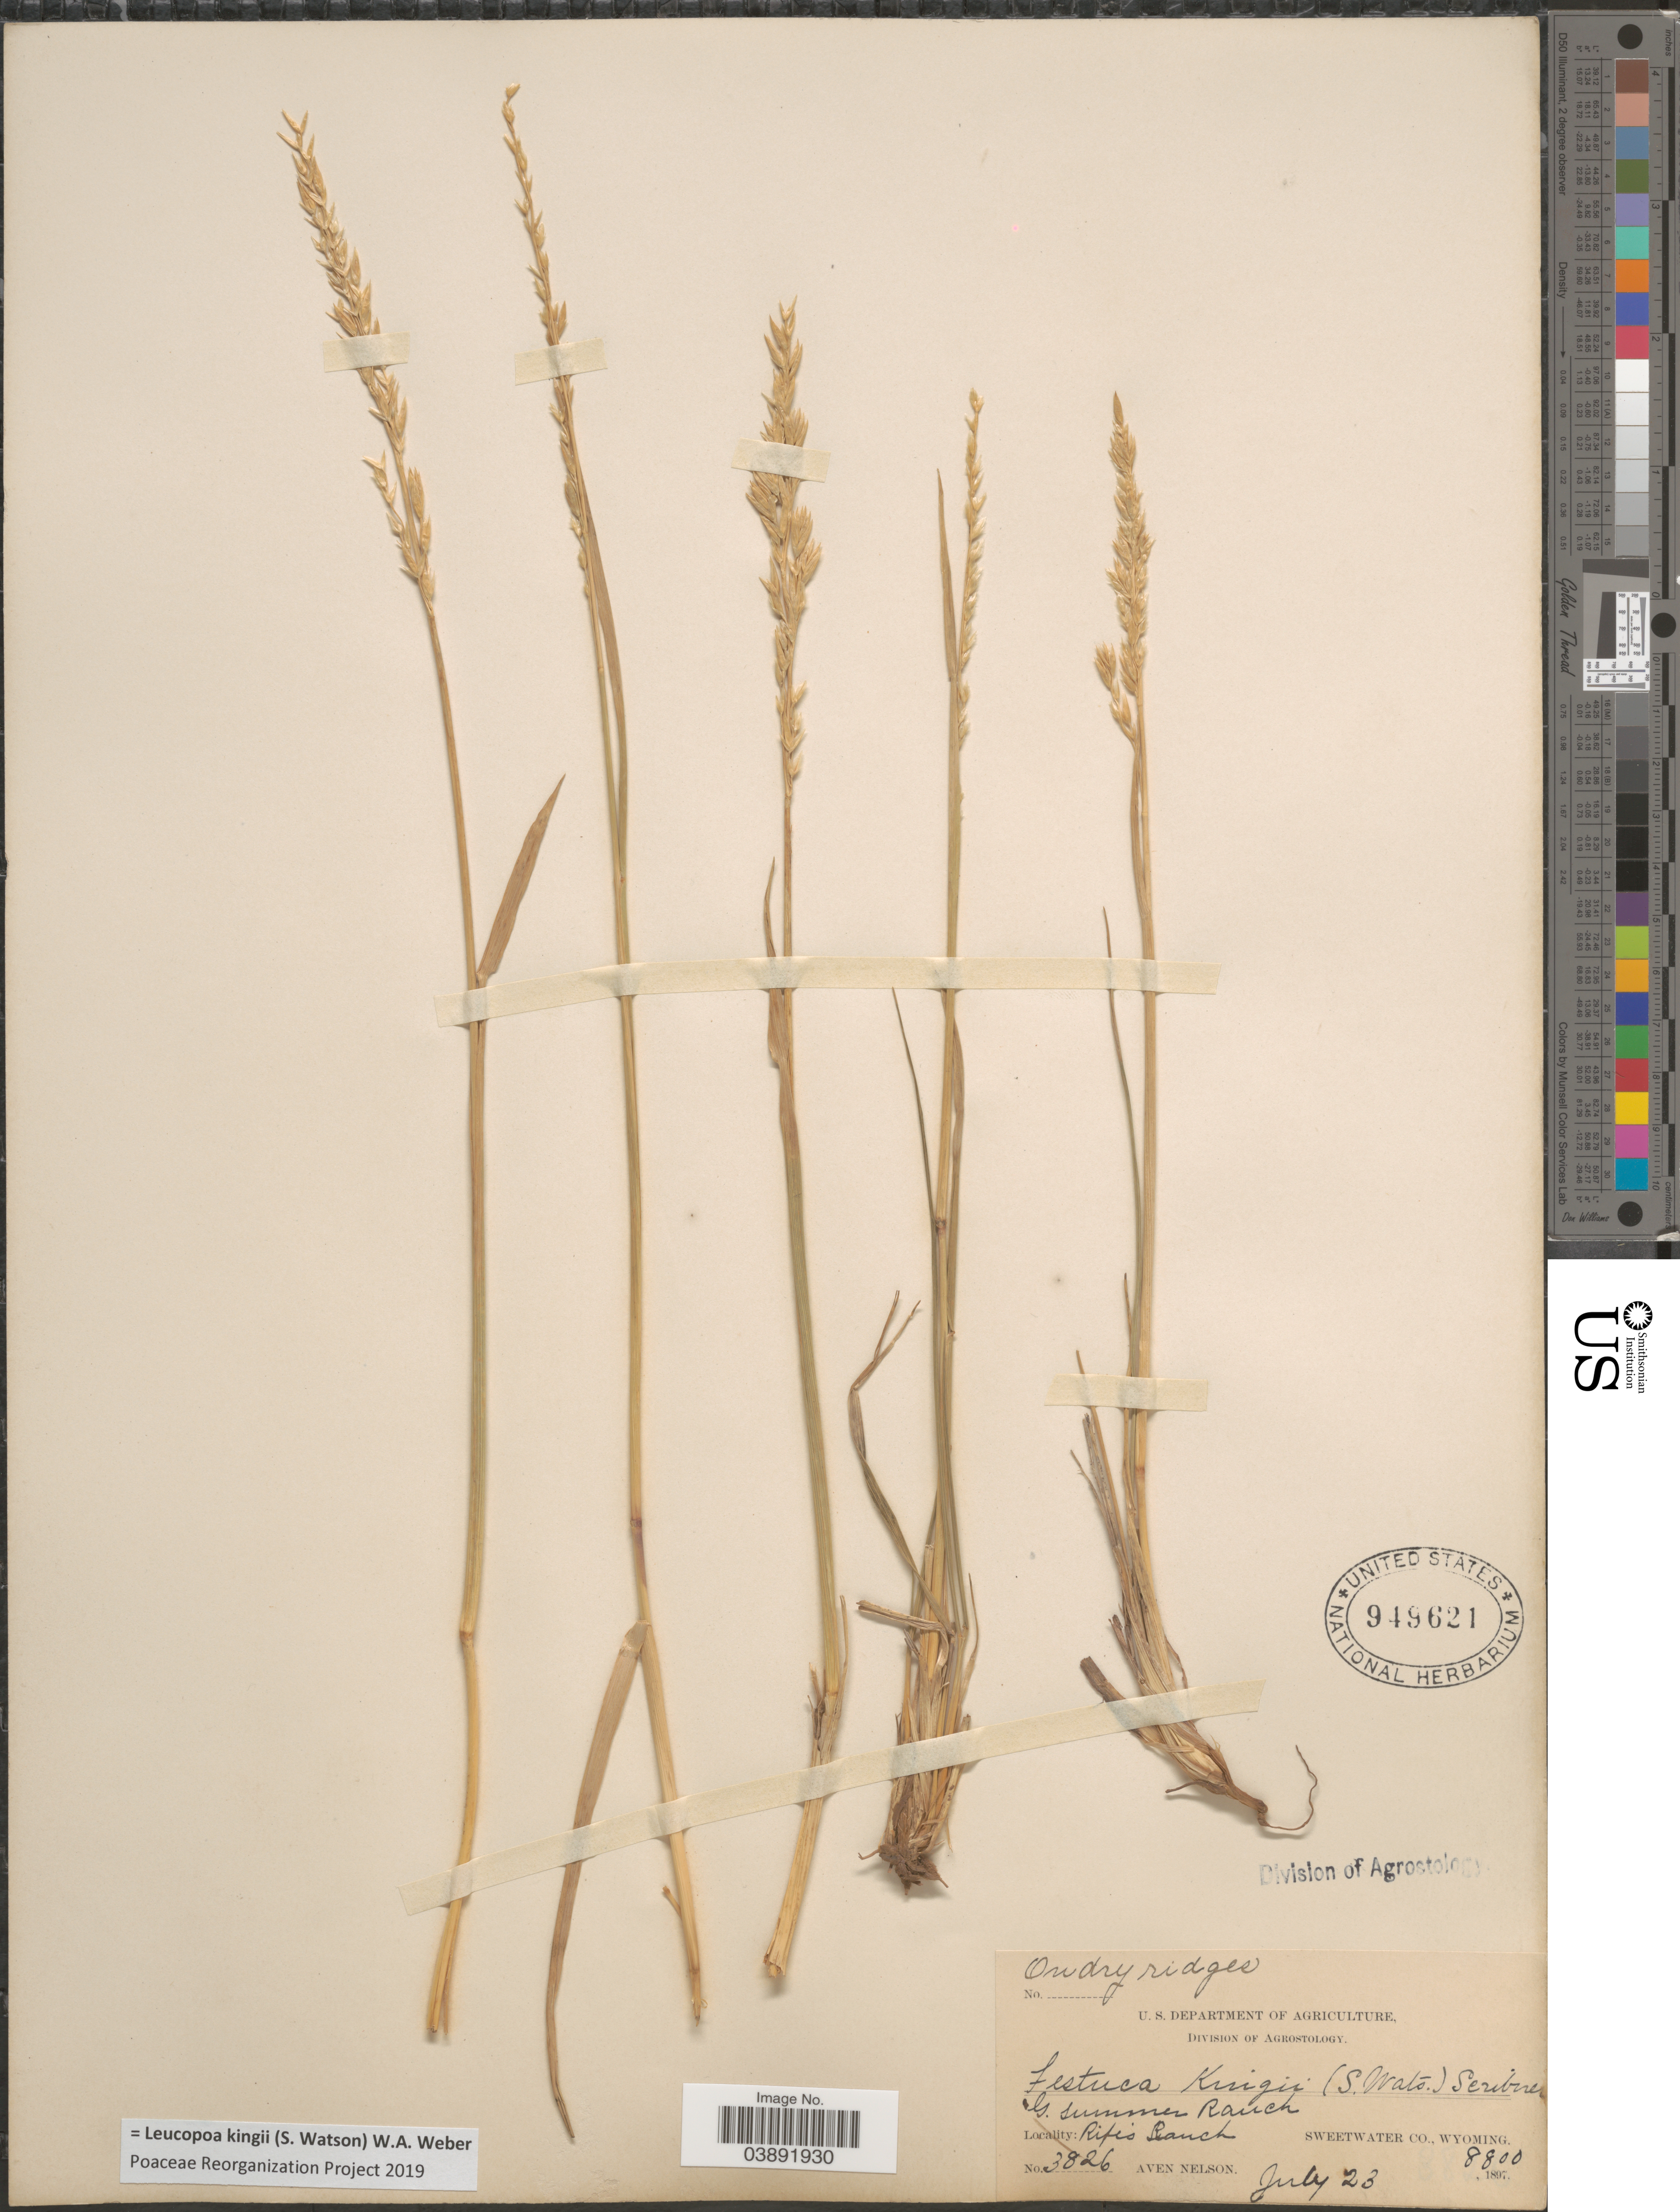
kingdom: Plantae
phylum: Tracheophyta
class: Liliopsida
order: Poales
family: Poaceae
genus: Hesperochloa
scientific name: Hesperochloa kingii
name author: (S. Watson) Rydb.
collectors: A. Nelson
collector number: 3826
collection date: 1897-07-23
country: United States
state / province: Wyoming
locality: G. Summer Ranch. Rife's Ranch. Sweetwater Co.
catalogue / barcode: US 949621